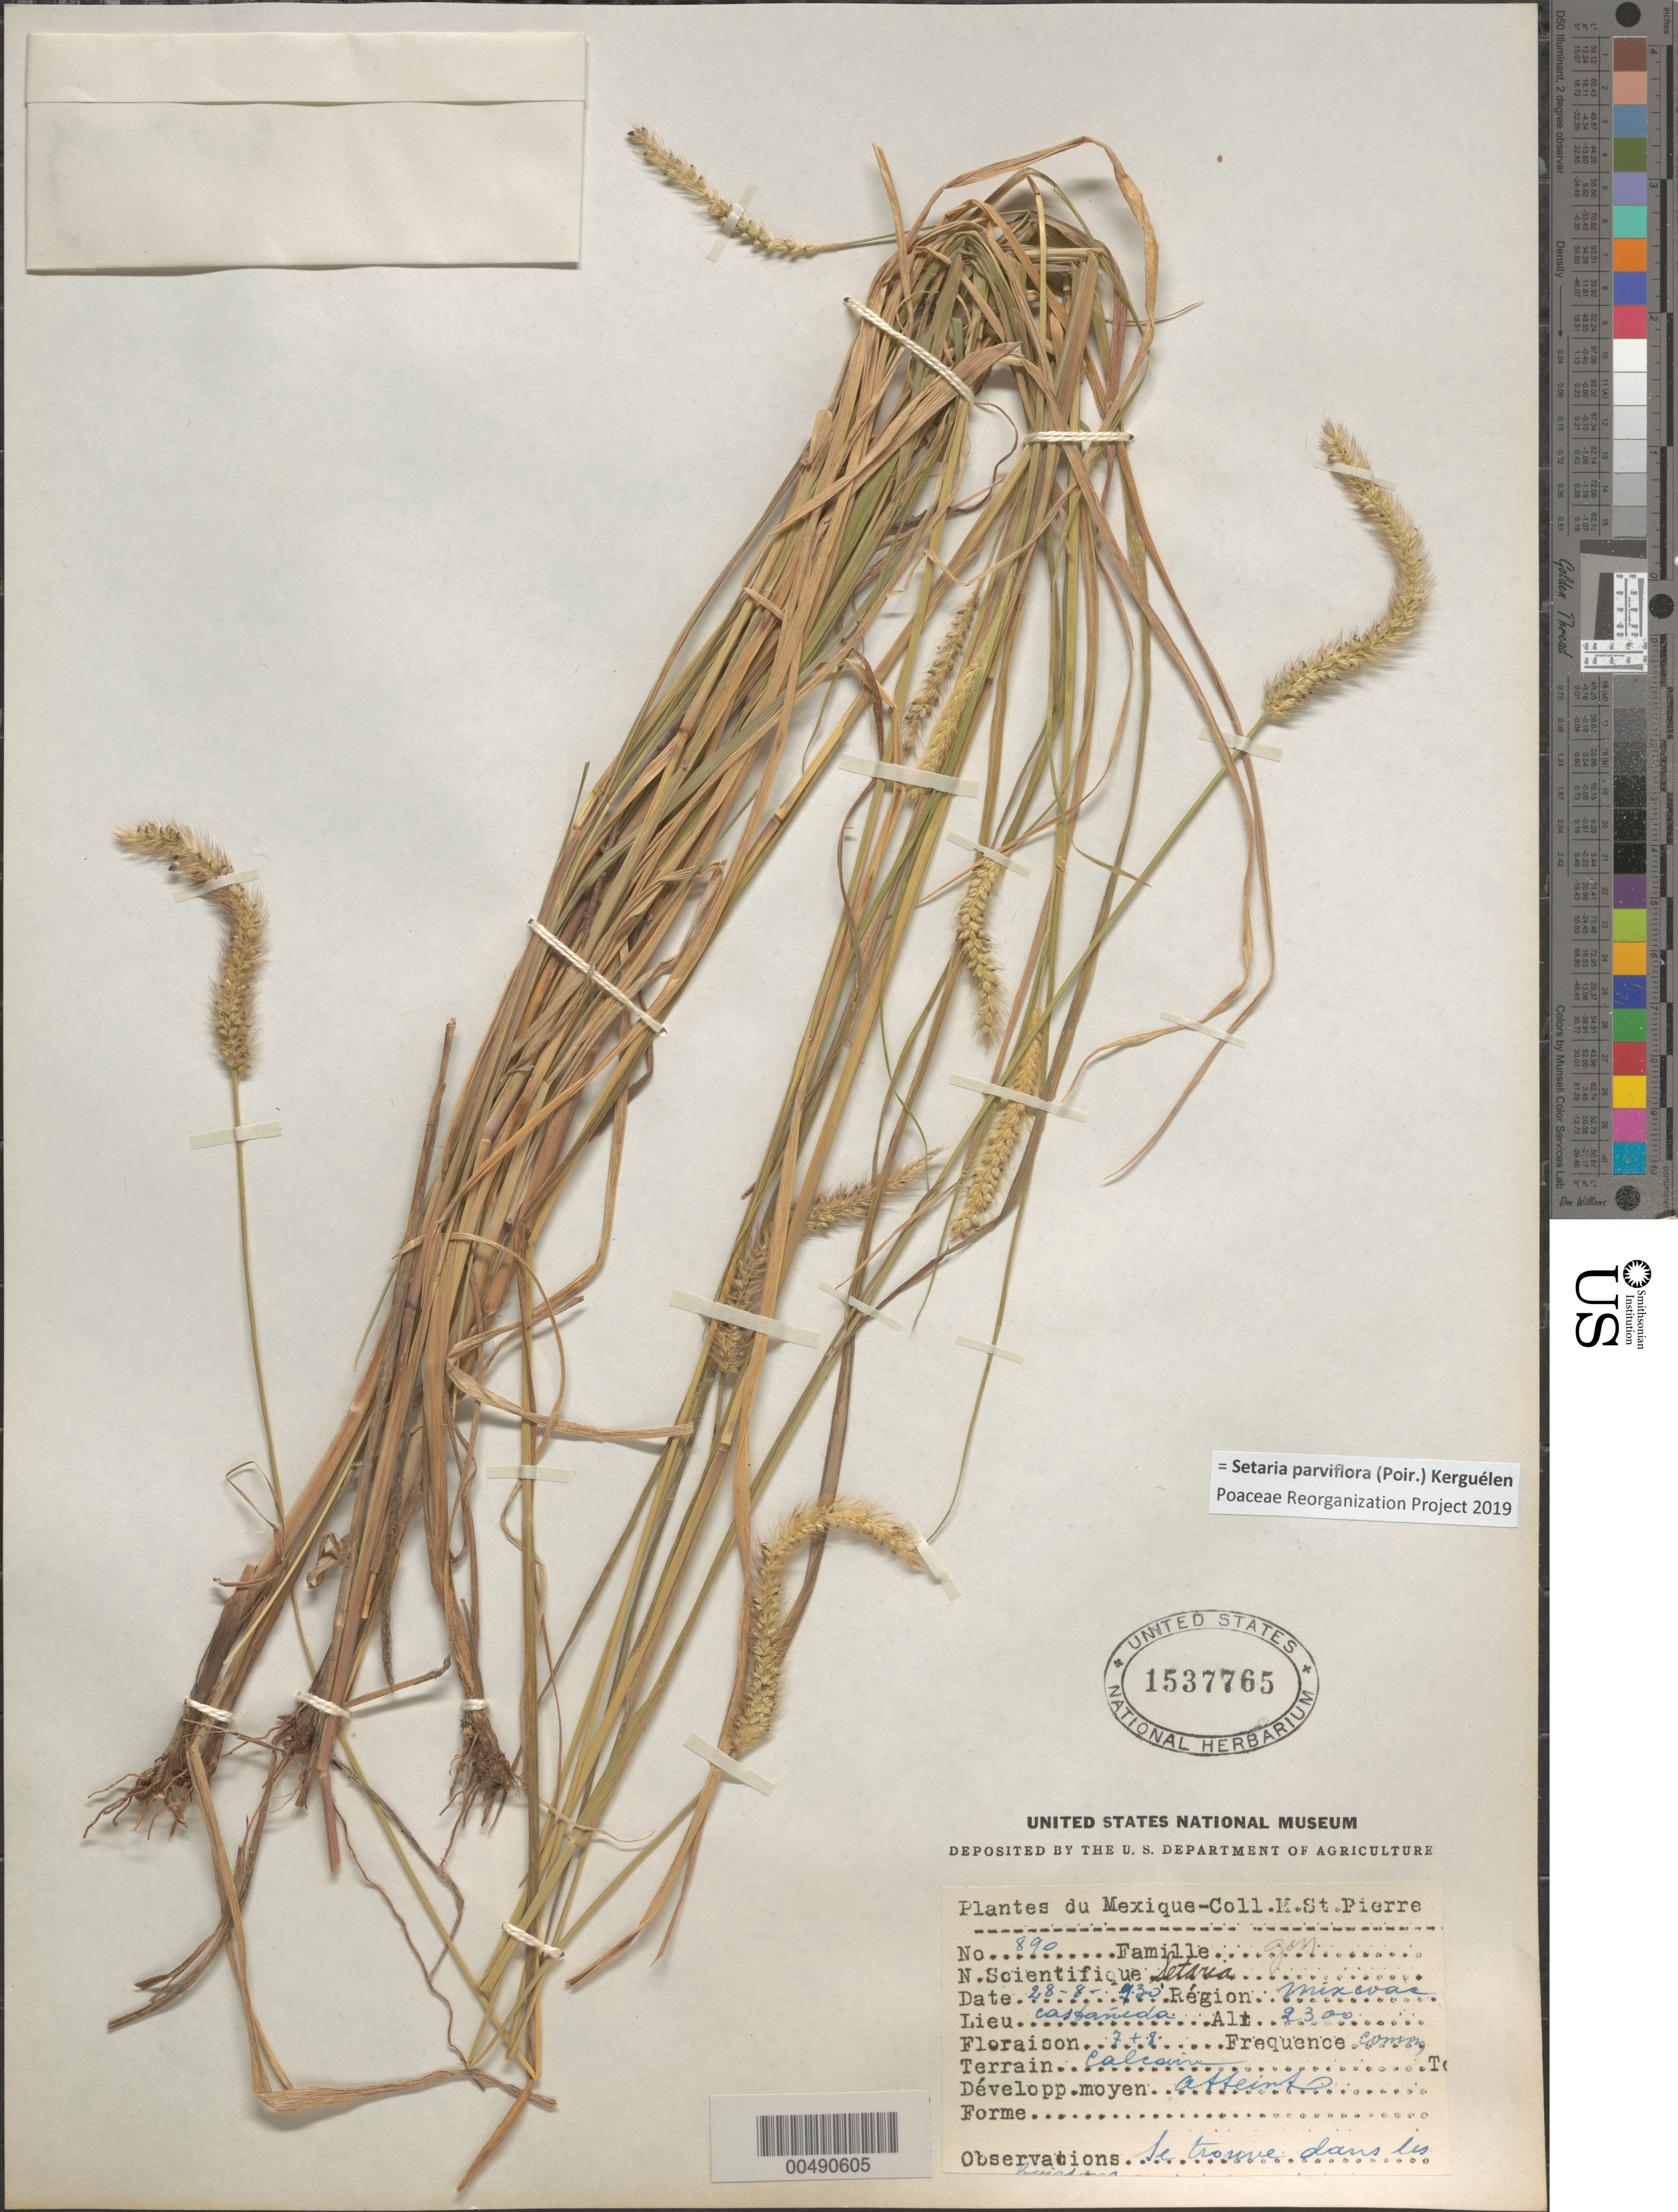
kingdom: Plantae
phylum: Tracheophyta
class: Liliopsida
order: Poales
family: Poaceae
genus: Setaria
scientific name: Setaria parviflora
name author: (Poir.) Kerguélen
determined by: Poaceae Reorganization Project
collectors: M. Saint-Pierre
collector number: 890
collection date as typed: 28 Aug 1930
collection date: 1930-08-28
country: Mexico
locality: Mixcoac, castañeda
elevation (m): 2300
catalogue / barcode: US 1537765